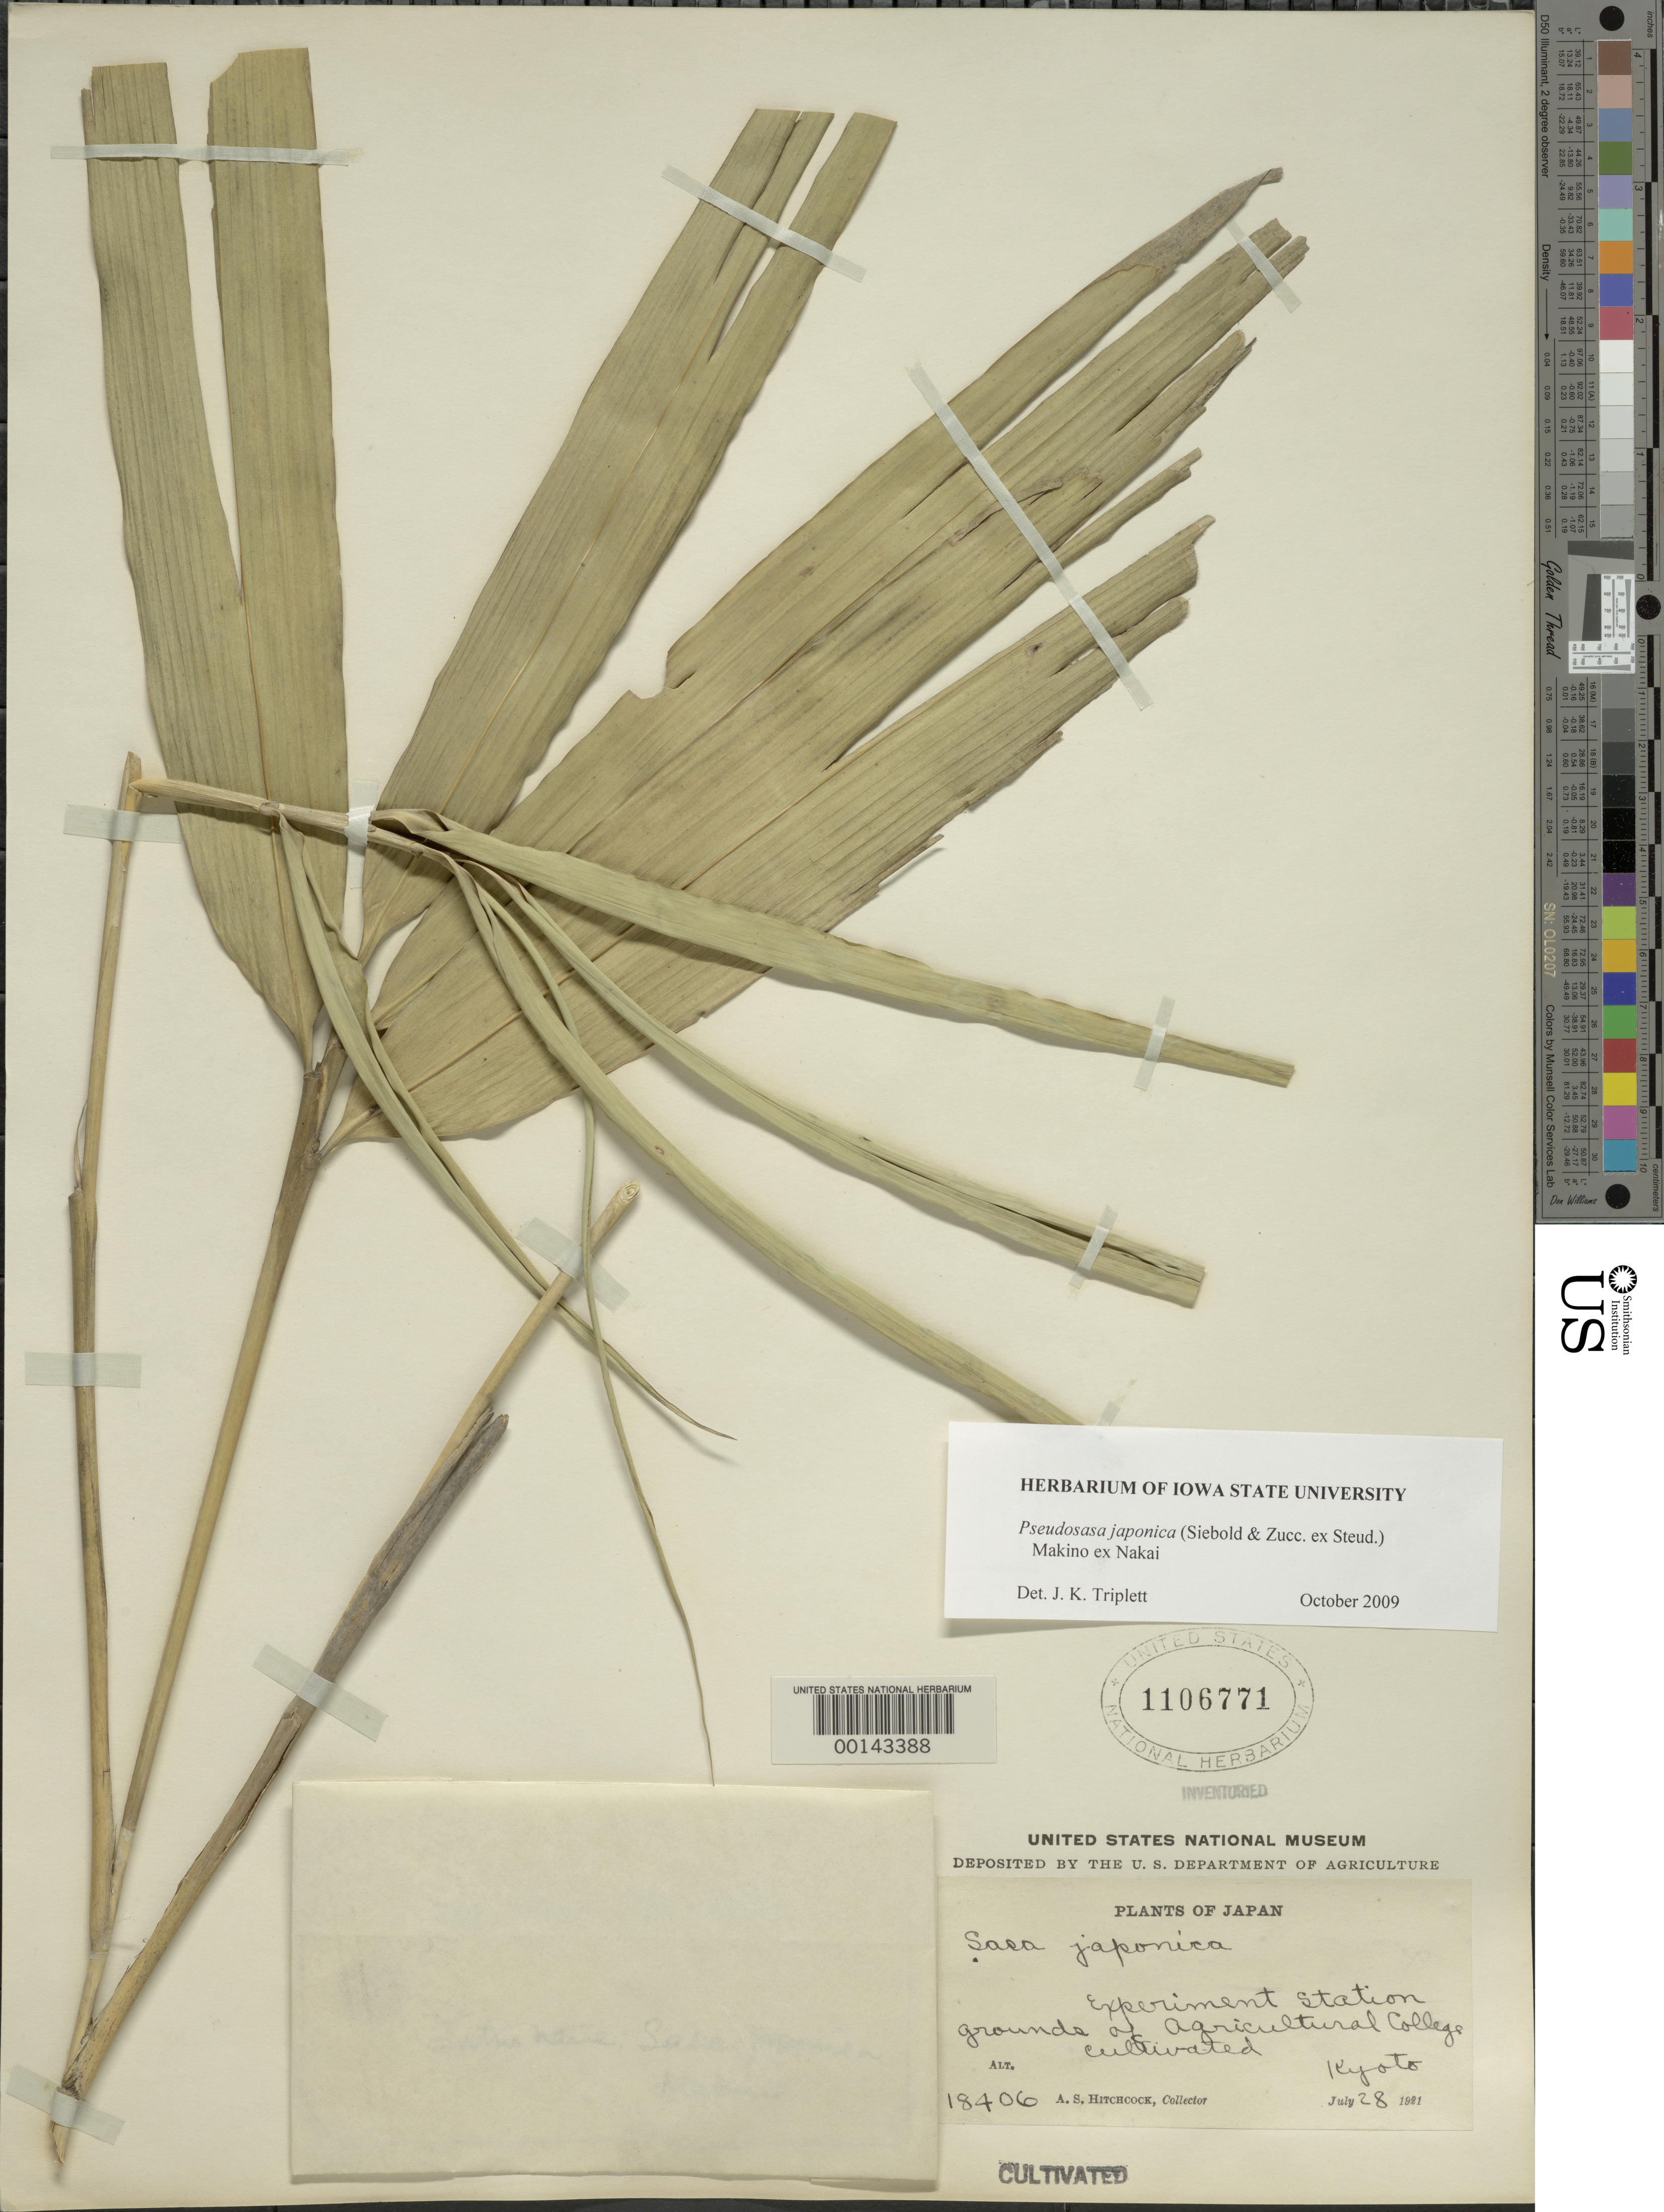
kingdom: Plantae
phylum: Tracheophyta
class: Liliopsida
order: Poales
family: Poaceae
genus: Pseudosasa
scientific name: Pseudosasa japonica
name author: (Siebold & Zucc. ex Steud.) Makino ex Nakai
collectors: A. S. Hitchcock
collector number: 18406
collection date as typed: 28 Jul 1921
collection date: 1921-07-28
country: Japan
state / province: Kyoto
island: Honshu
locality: Agricultural college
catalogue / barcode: US 1106771